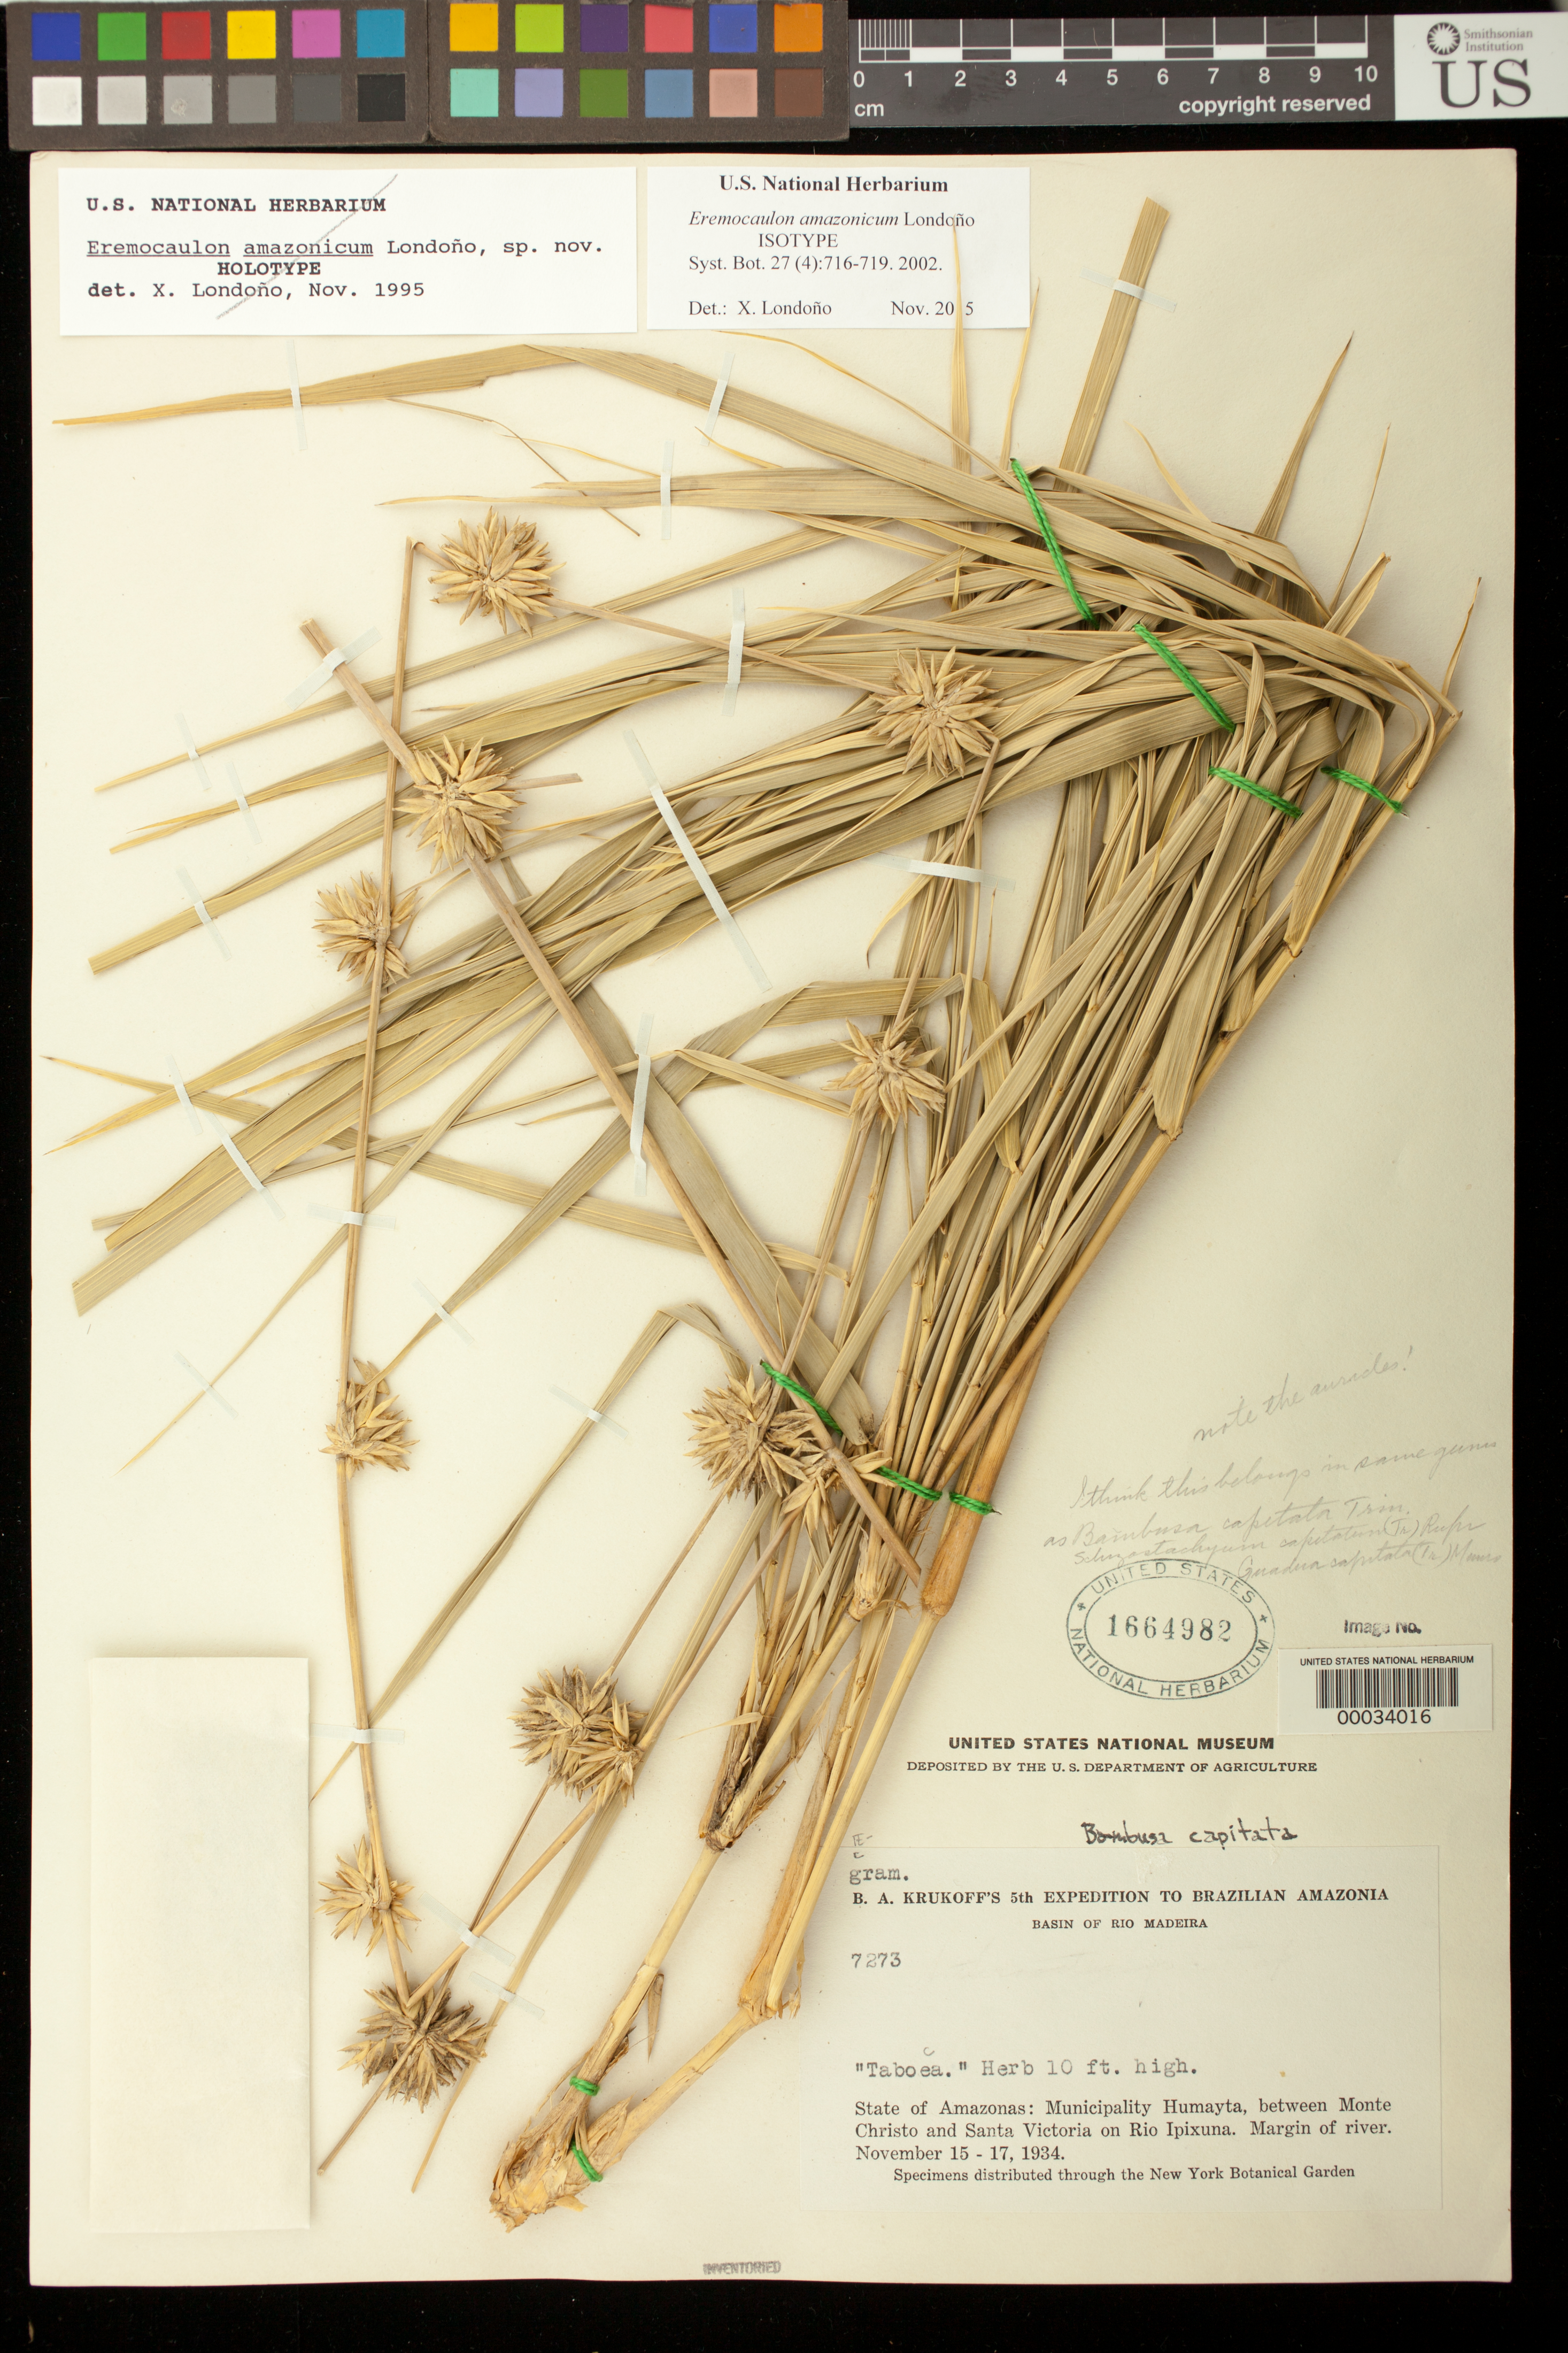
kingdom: Plantae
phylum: Tracheophyta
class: Liliopsida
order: Poales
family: Poaceae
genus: Eremocaulon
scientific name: Eremocaulon amazonicum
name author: Londoño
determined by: Londoño, X., (TULV), Jardin Botanico "Juan Maria Cespedes"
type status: Isotype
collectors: B. A. Krukoff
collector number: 7273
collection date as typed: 15 Nov 1934 to 17 Nov 1934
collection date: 1934-11-15/1934-11-17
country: Brazil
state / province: Amazonas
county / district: Humaitá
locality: Between Monte Christo and Santa Victoria on Rio Ipixuna.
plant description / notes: This sheet (USNH 1664982) annotated by X. Londoño (1995) as "holotype" in error; holotype consists of 2 US sheets (labeled as sheet 1 & sheet 2) ex NA, USNH 2487590 & 2487503 (X. Londoño, email comm. Nov. 2015). Specimen re-annotated as isotype, Nov. 2015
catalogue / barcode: US 1664982